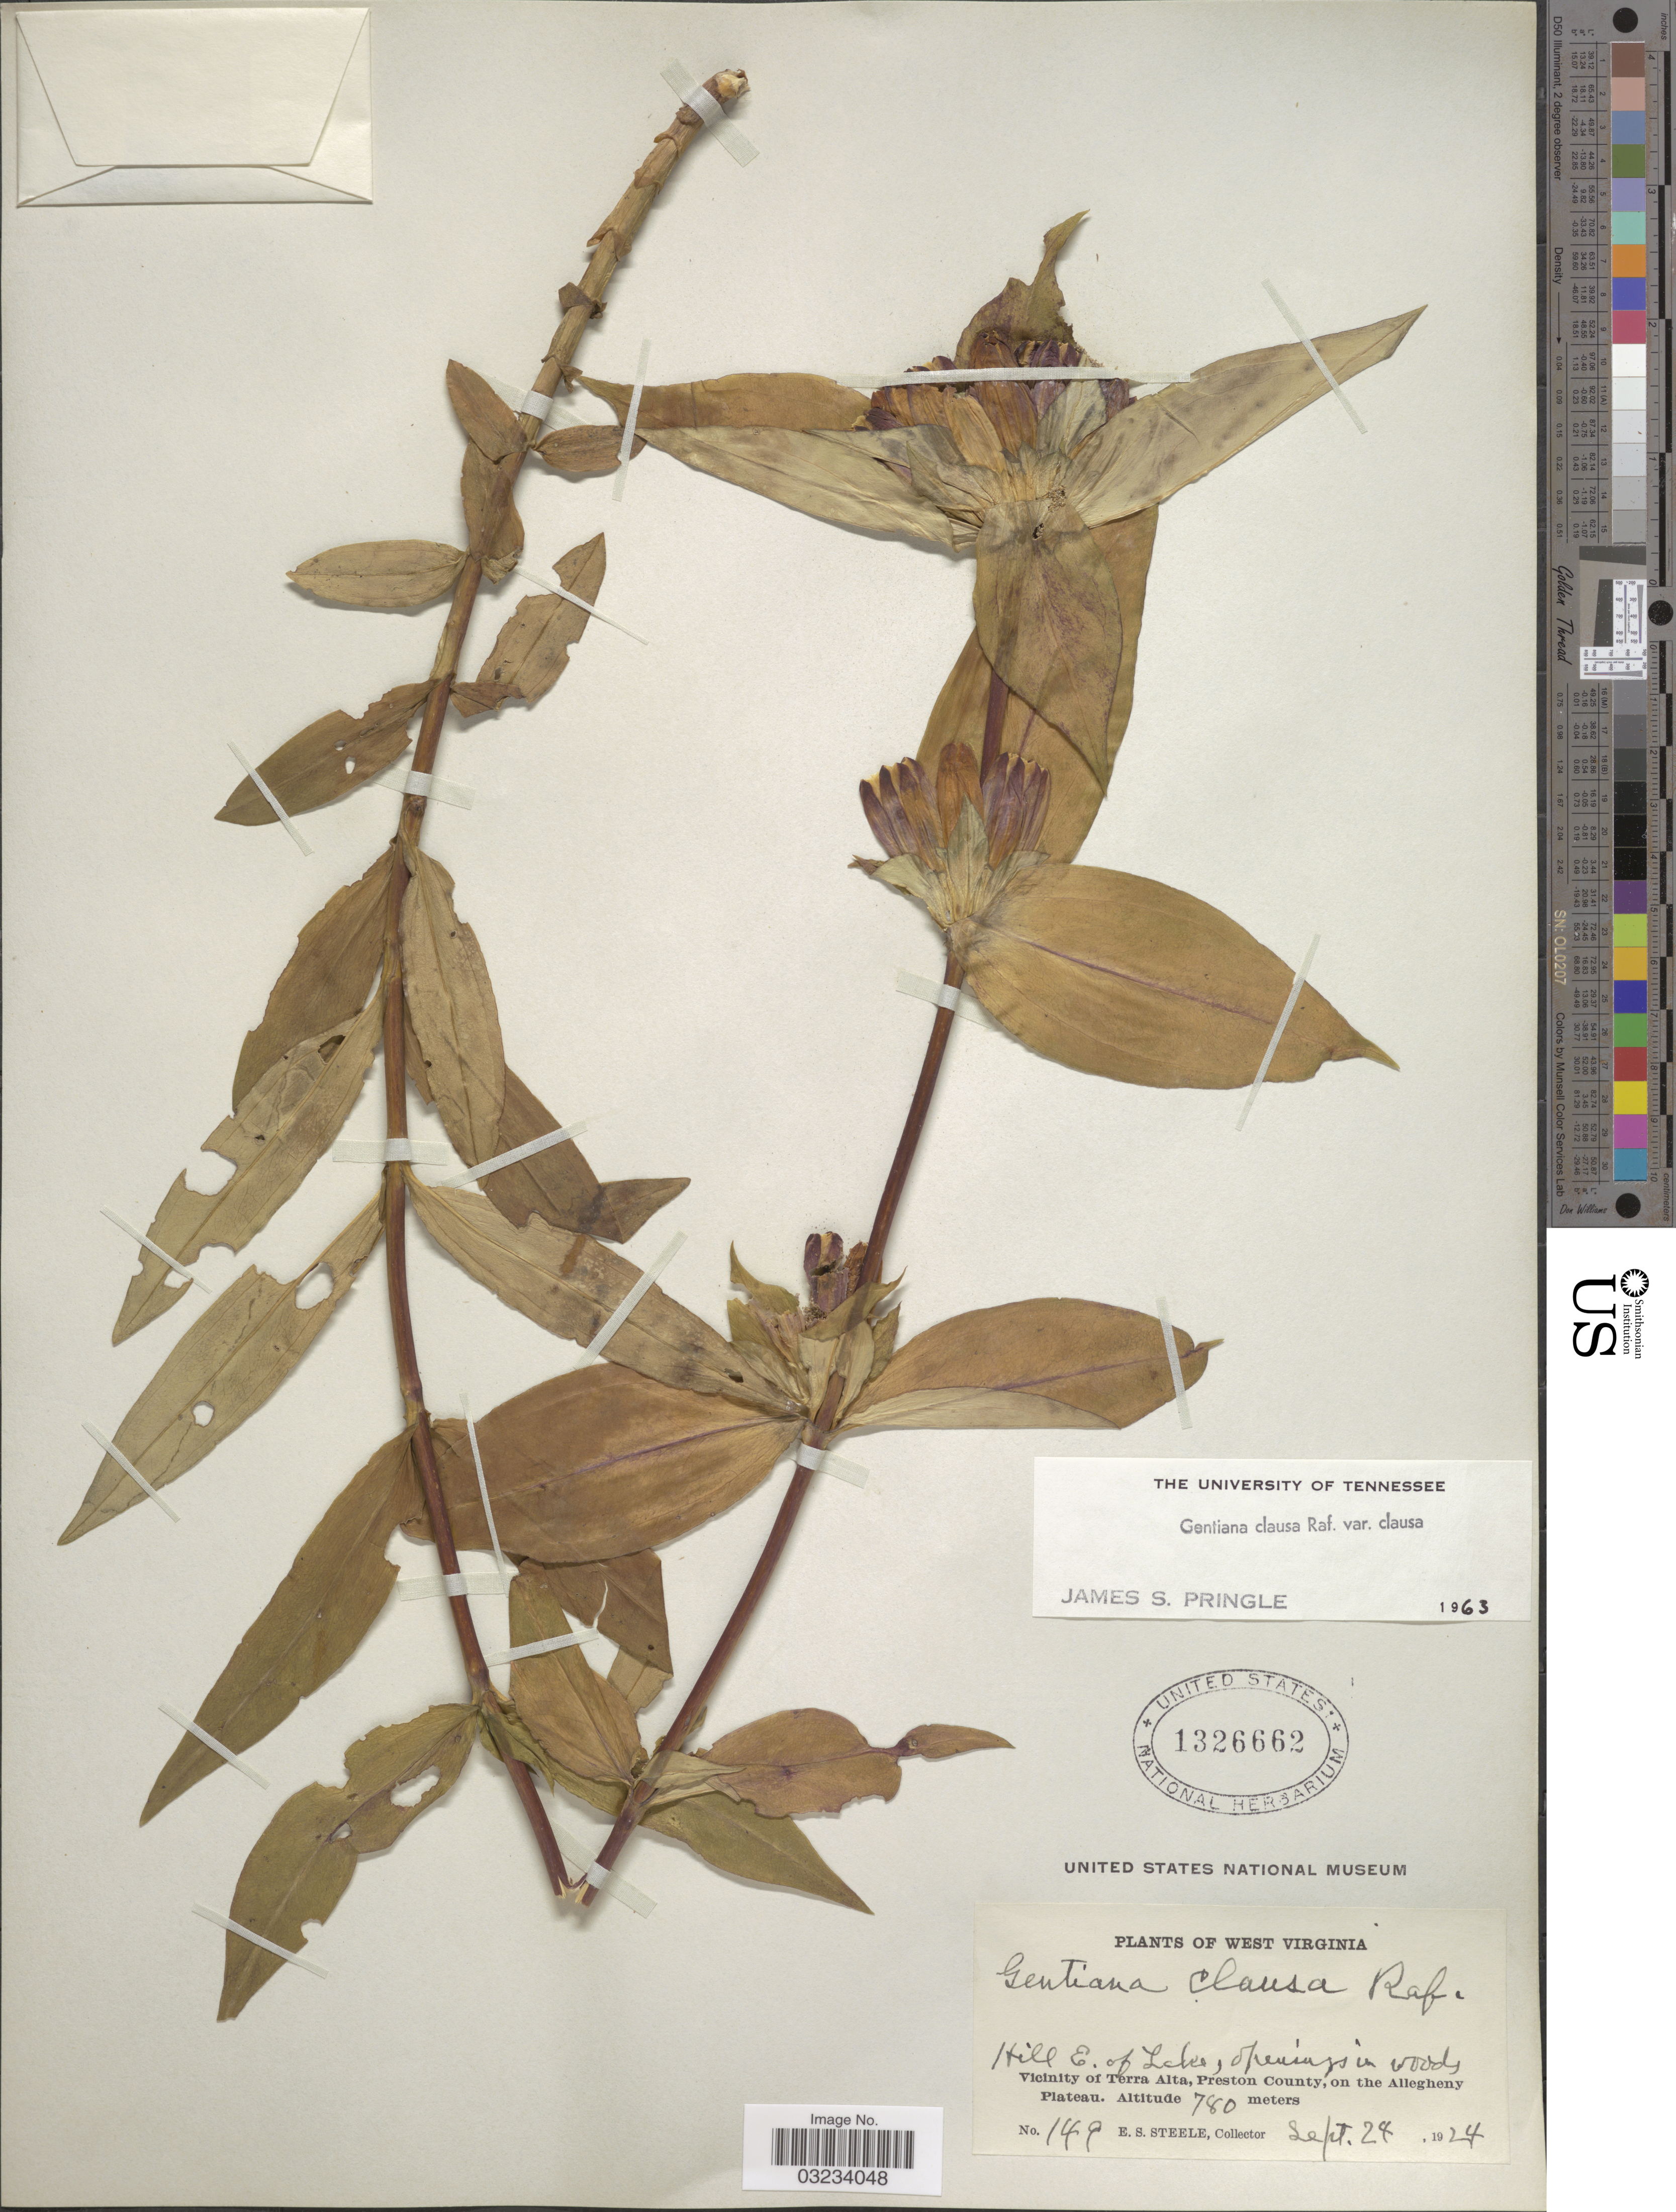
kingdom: Plantae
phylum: Tracheophyta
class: Magnoliopsida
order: Gentianales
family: Gentianaceae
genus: Gentiana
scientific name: Gentiana clausa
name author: Raf.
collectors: E. Steele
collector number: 149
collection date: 1924-09-24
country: United States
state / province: West Virginia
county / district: Preston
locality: Hill E. of Lake. Vicinity of Terra Alta, Preston County, on the Allegheny Plateau.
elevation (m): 780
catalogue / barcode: US 1326662